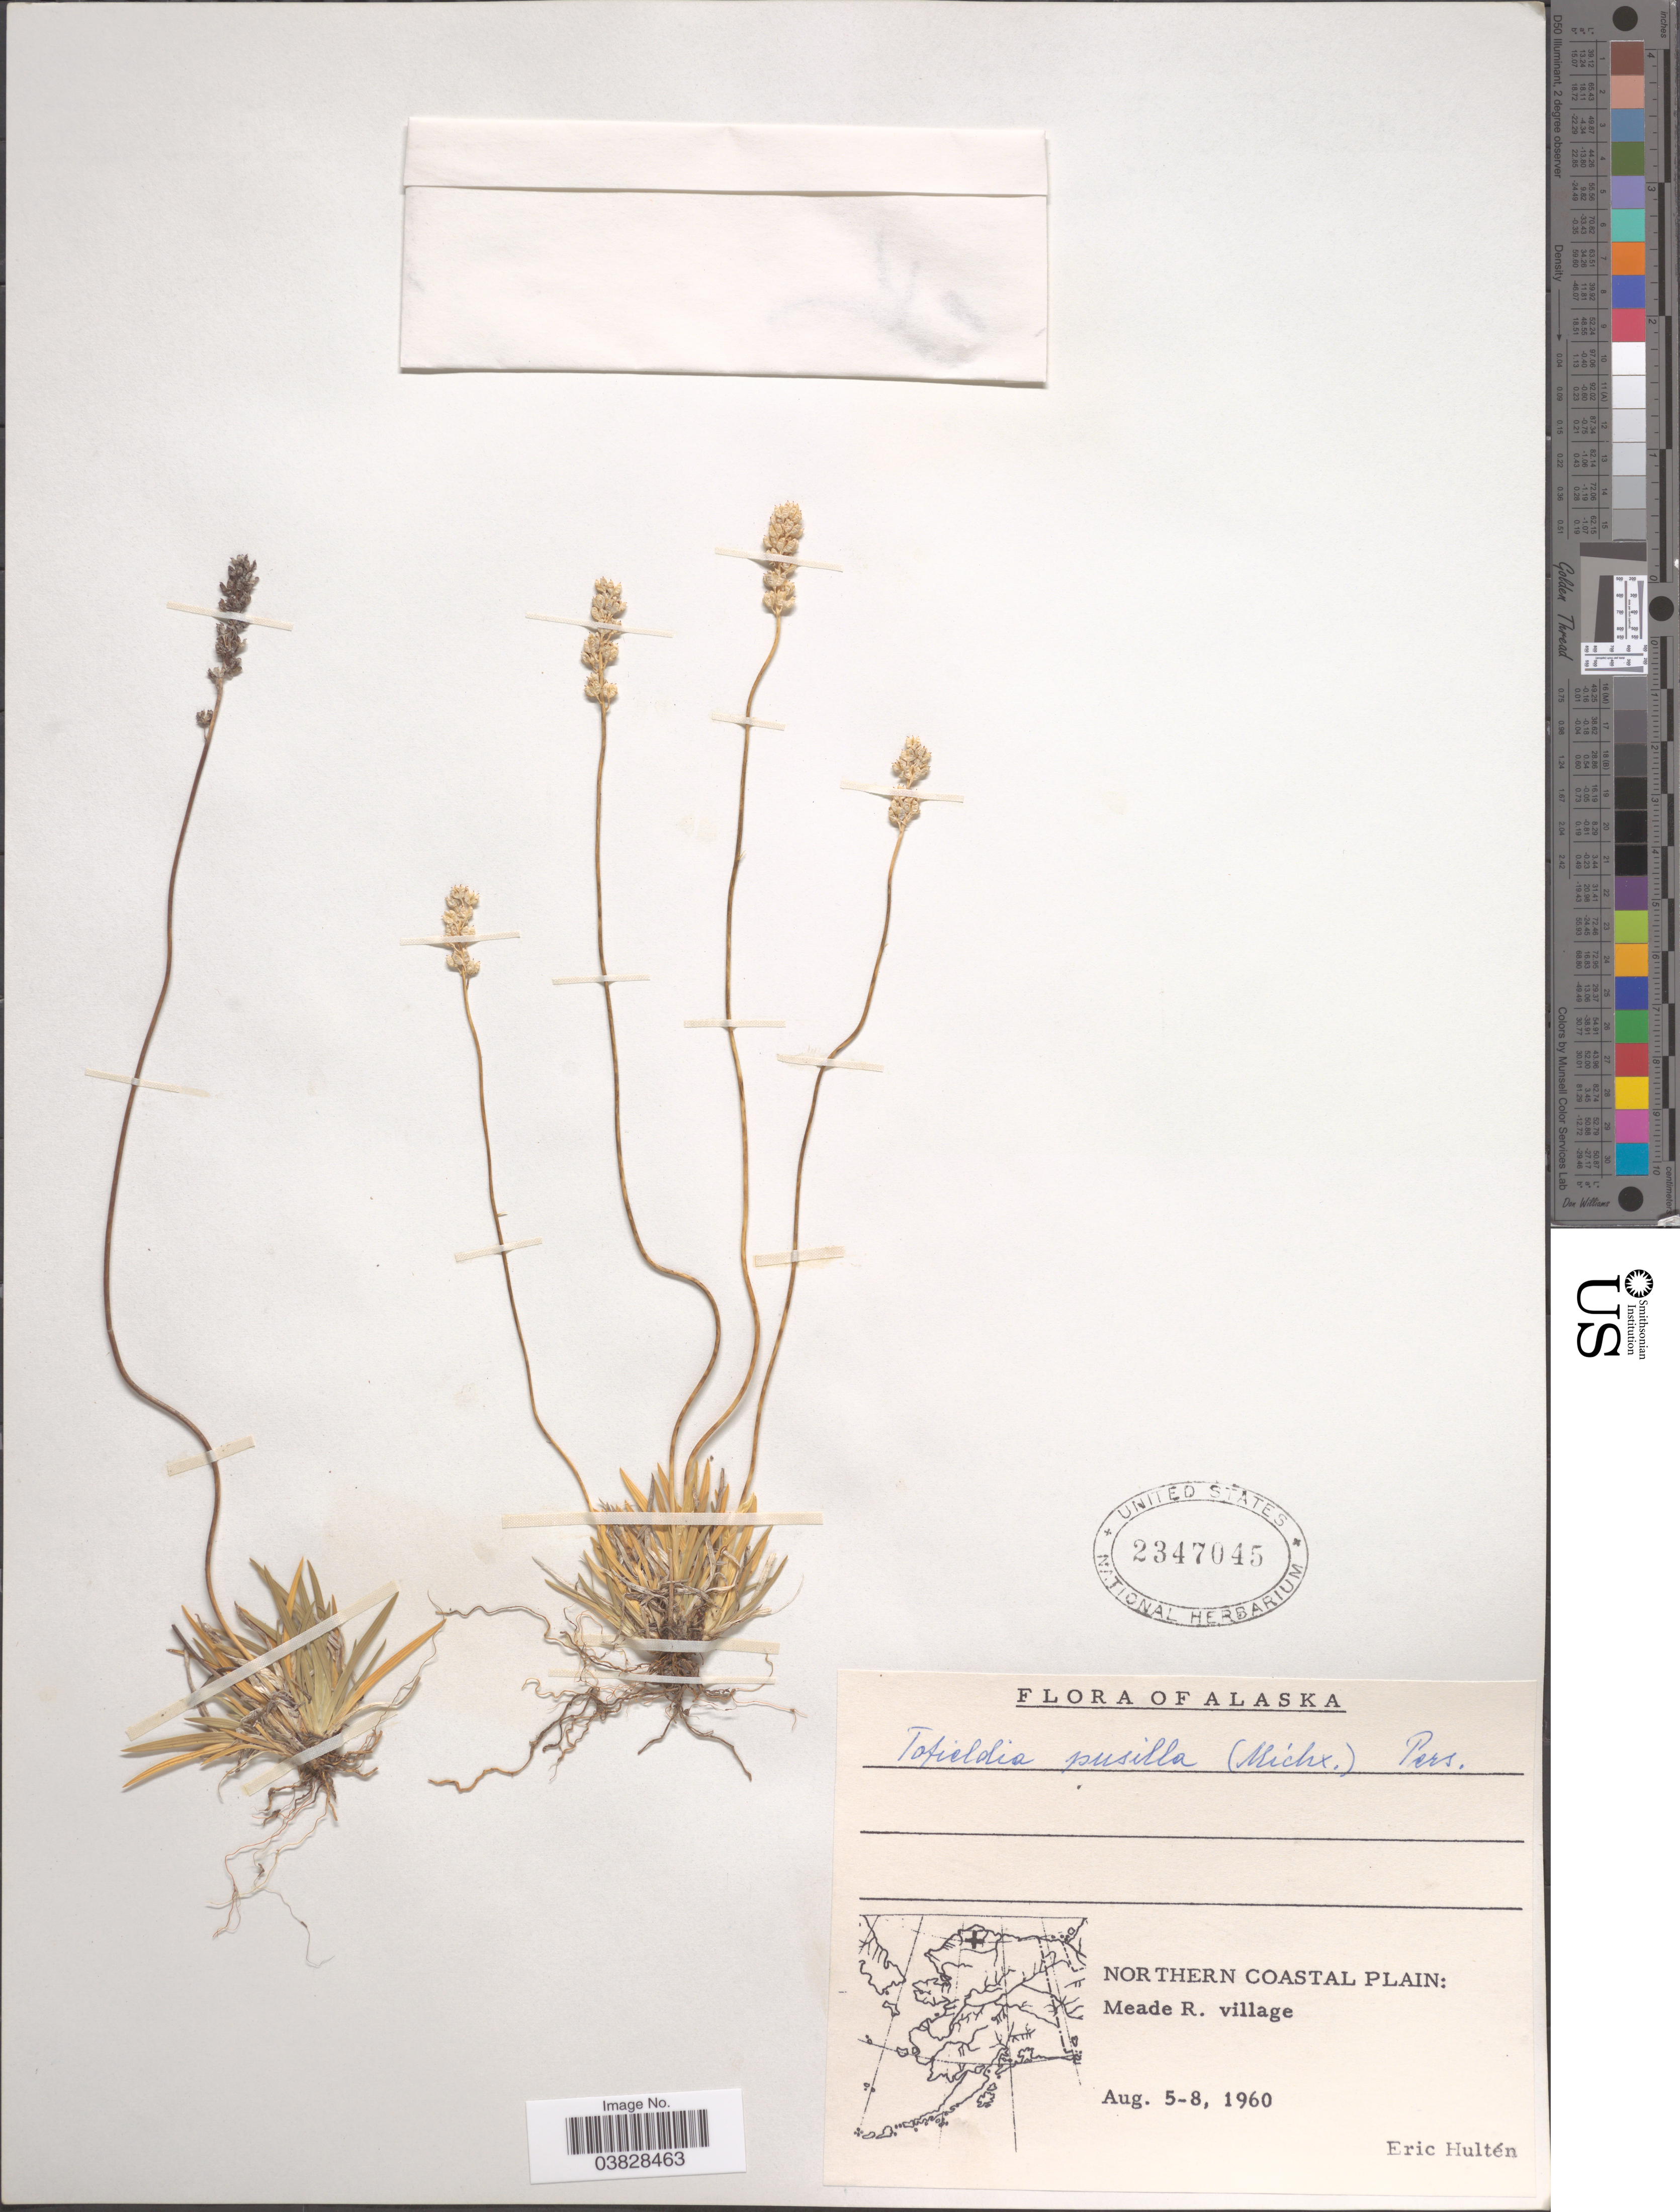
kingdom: Plantae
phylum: Tracheophyta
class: Liliopsida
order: Alismatales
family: Tofieldiaceae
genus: Tofieldia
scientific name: Tofieldia pusilla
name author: (Michx.) Pers.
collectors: E. G. Hultén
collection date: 1960-08-05/1960-08-08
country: United States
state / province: Alaska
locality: Northern Coastal Plain: Meade R. village.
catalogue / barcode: US 2347045